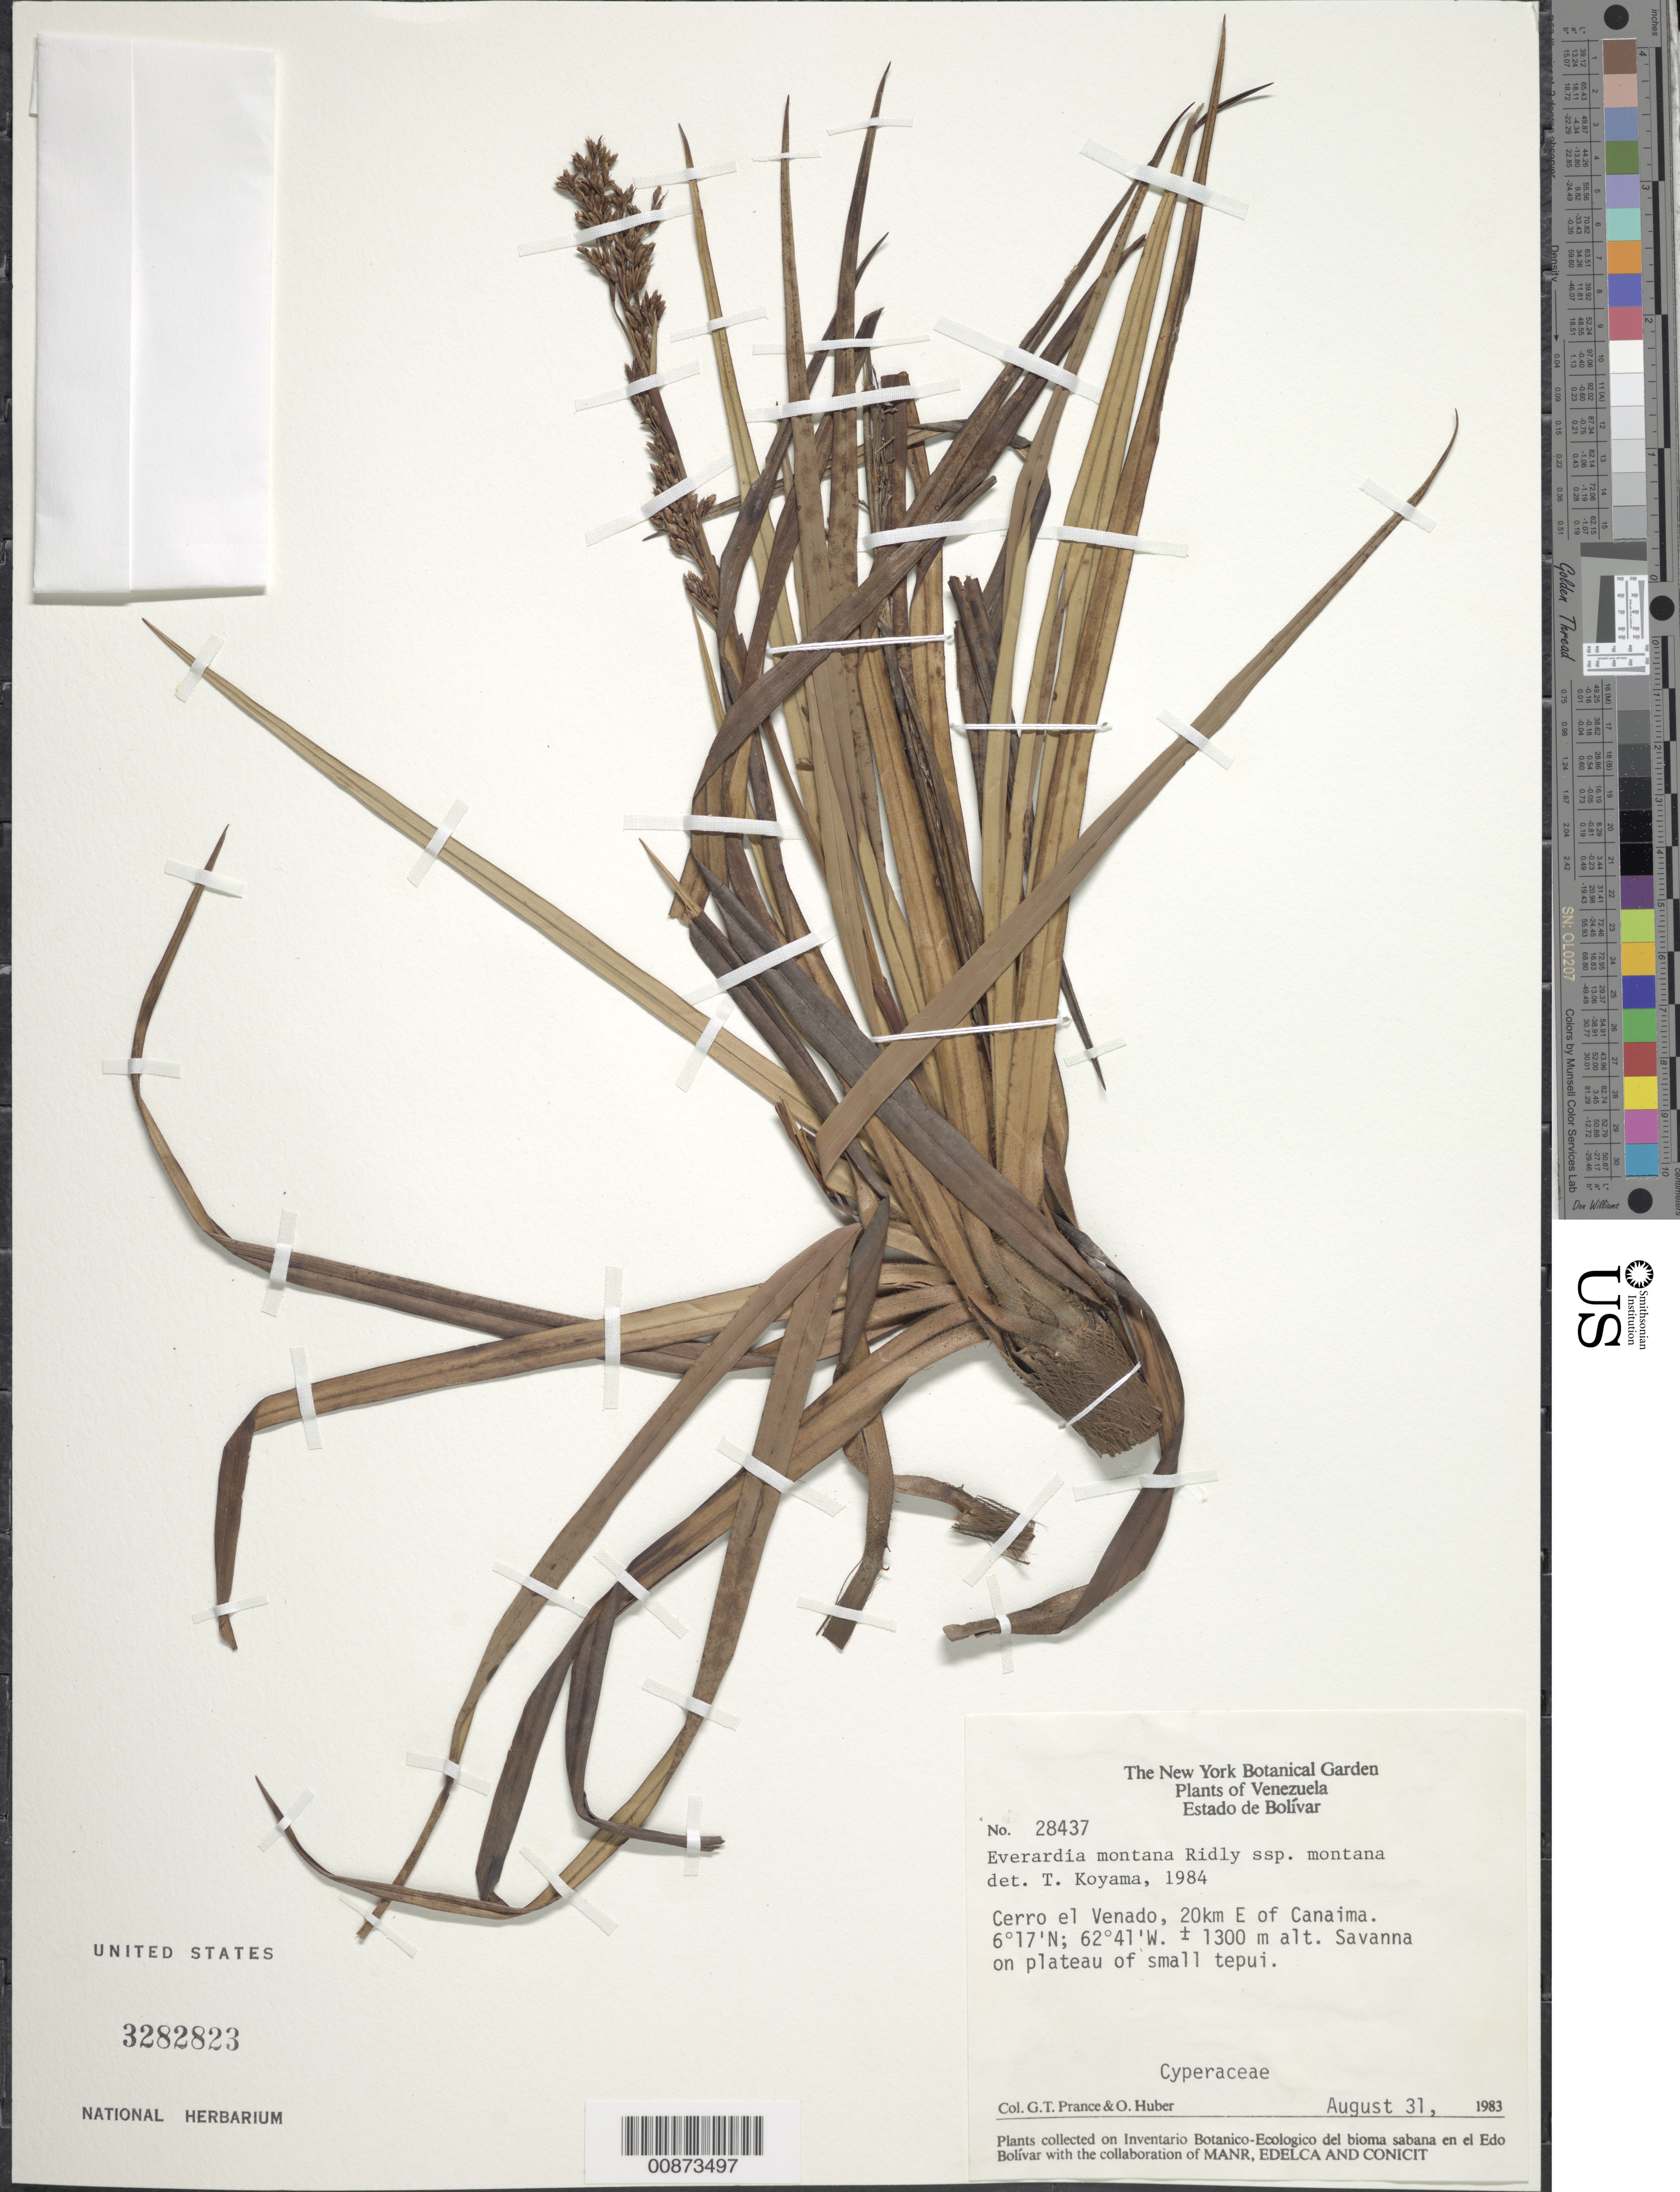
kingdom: Plantae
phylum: Tracheophyta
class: Liliopsida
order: Poales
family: Cyperaceae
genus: Cephalocarpus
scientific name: Cephalocarpus montanus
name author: (Ridley) S.M. Costa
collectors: G. T. Prance & O. Huber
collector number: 28437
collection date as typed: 31-Aug-83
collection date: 1983-08-31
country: Venezuela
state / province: Bolívar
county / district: Piar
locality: Cerro el Venado, 20 km E of Canaima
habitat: Savanna on plateau of small tepui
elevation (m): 1300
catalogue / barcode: US 3282823